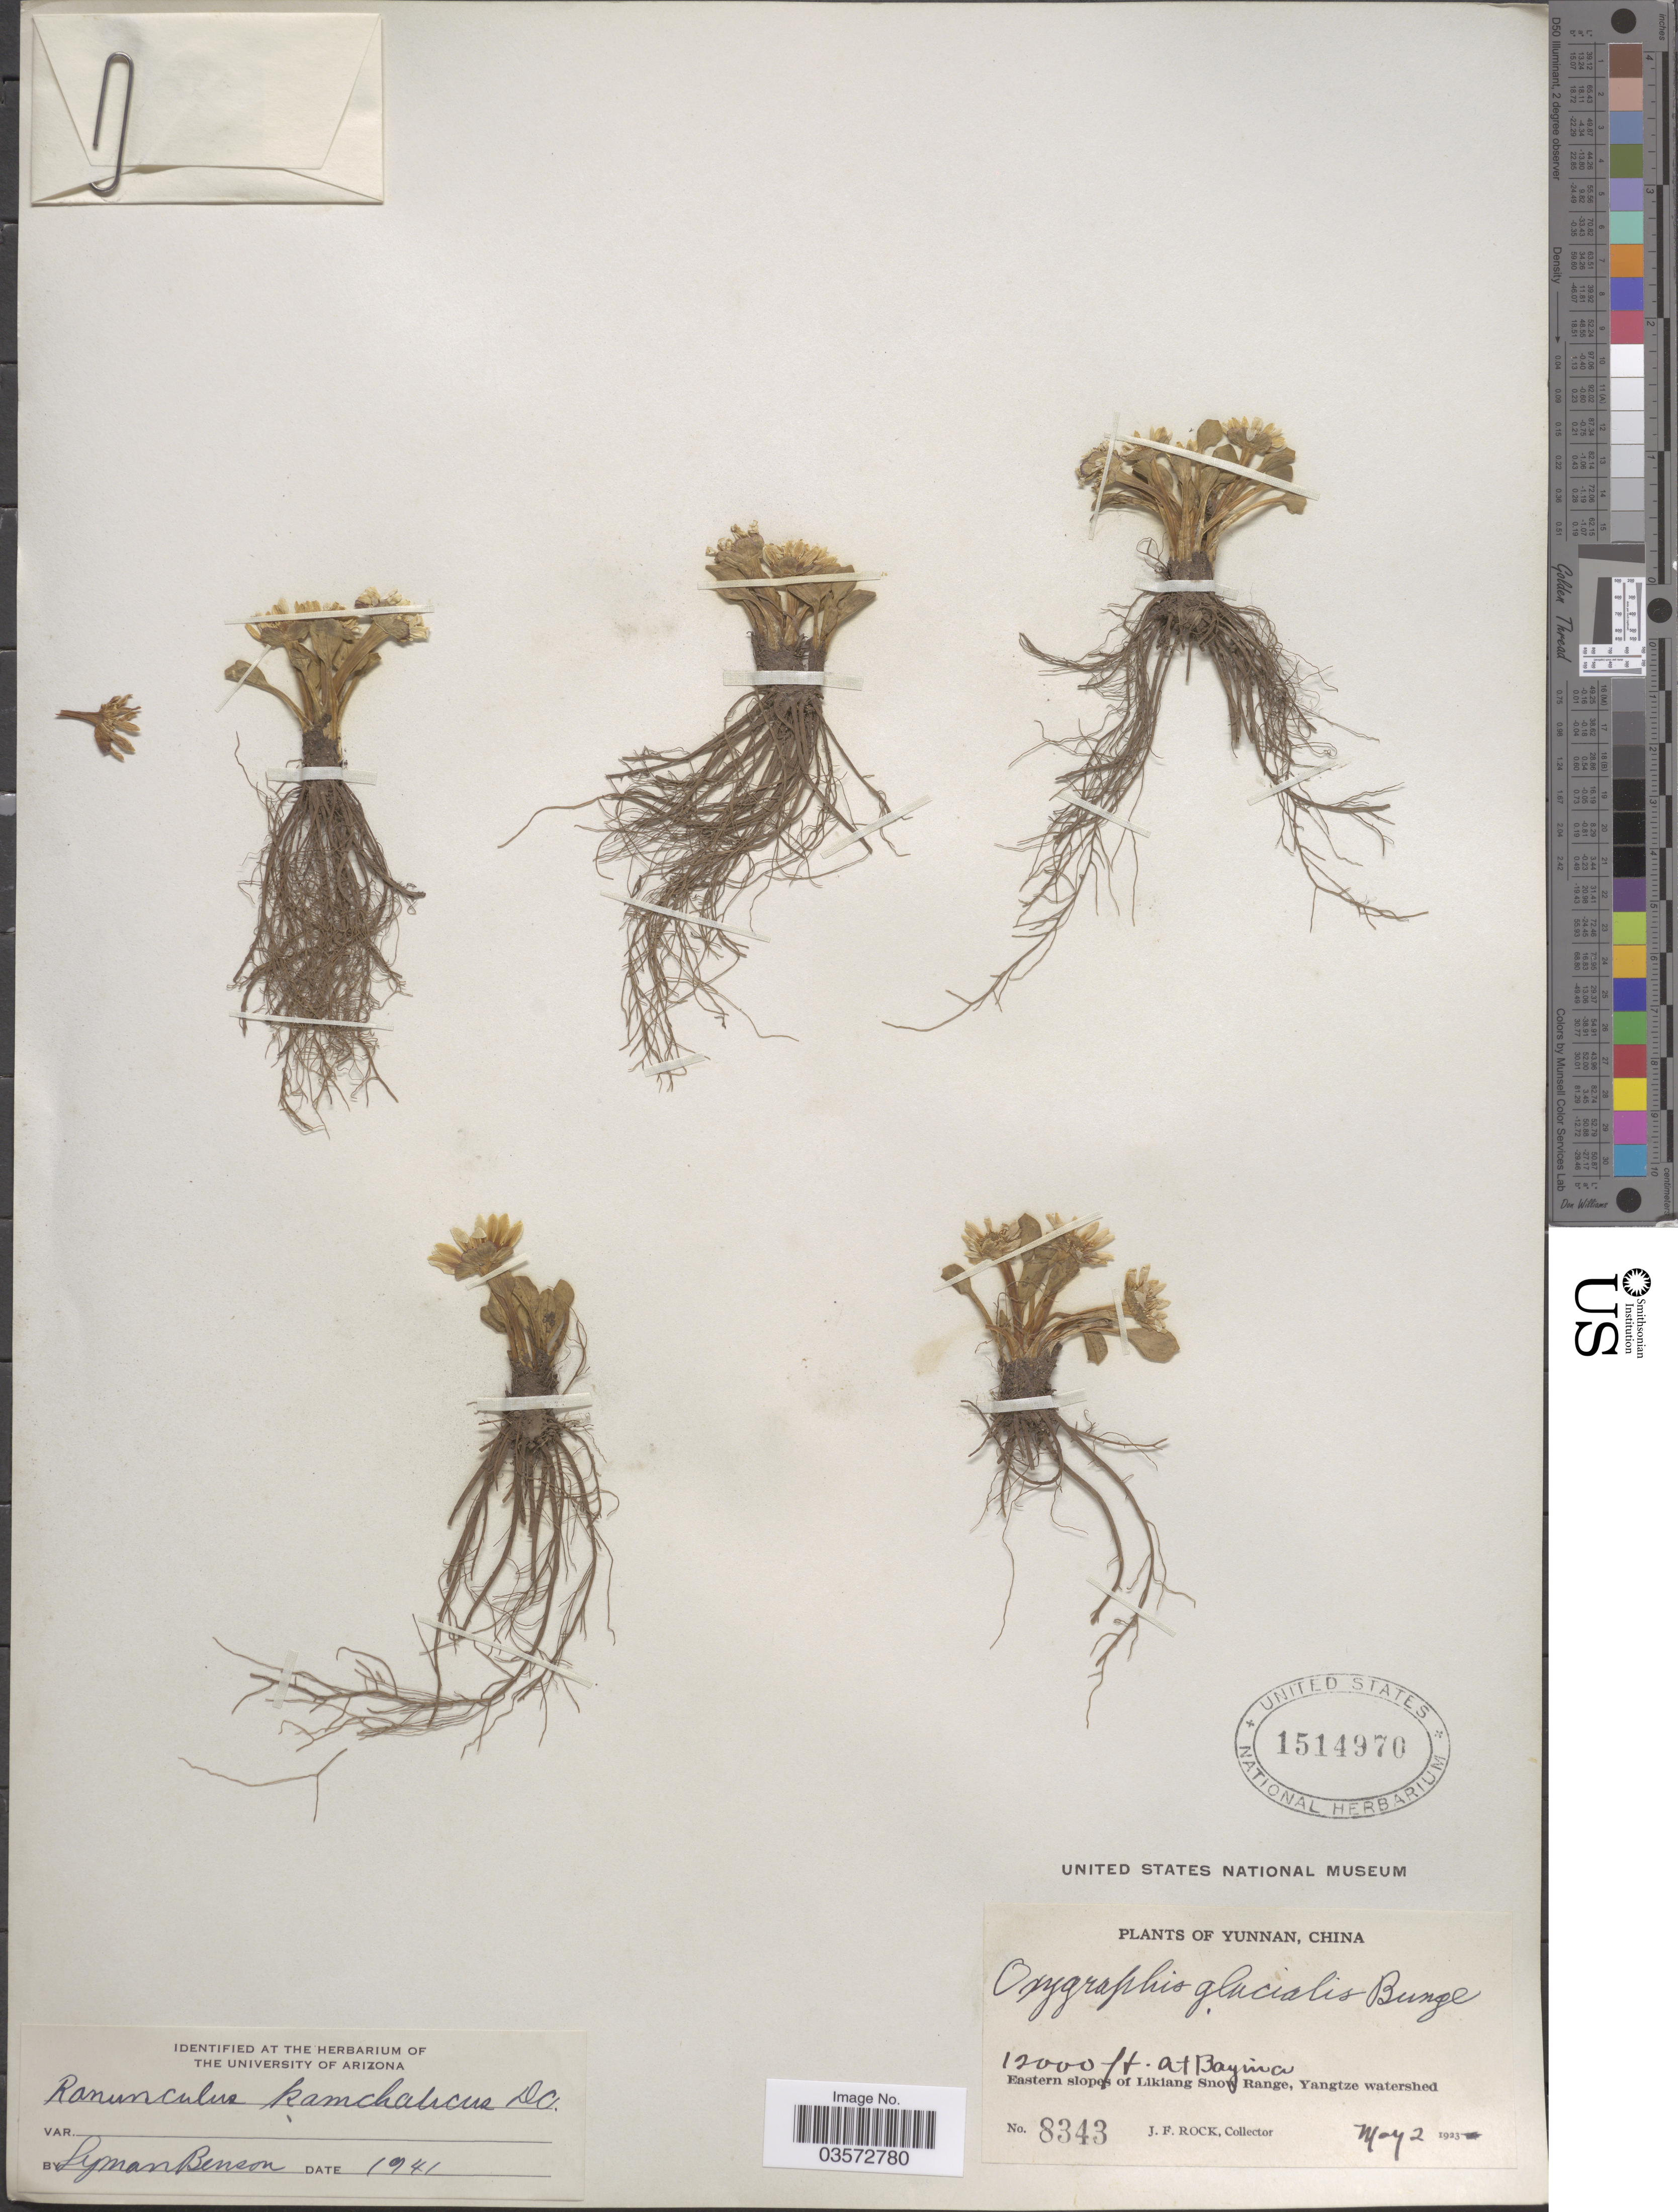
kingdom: Plantae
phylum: Tracheophyta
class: Magnoliopsida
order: Ranunculales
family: Ranunculaceae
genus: Ranunculus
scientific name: Ranunculus kamchaticus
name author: DC.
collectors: J. Rock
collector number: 8343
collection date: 1923-05-02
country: China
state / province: Yunnan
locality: At Bayina. Eastern slopes of Likiang Snow Range, Yangtze watershed.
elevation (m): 3658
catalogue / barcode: US 1514970